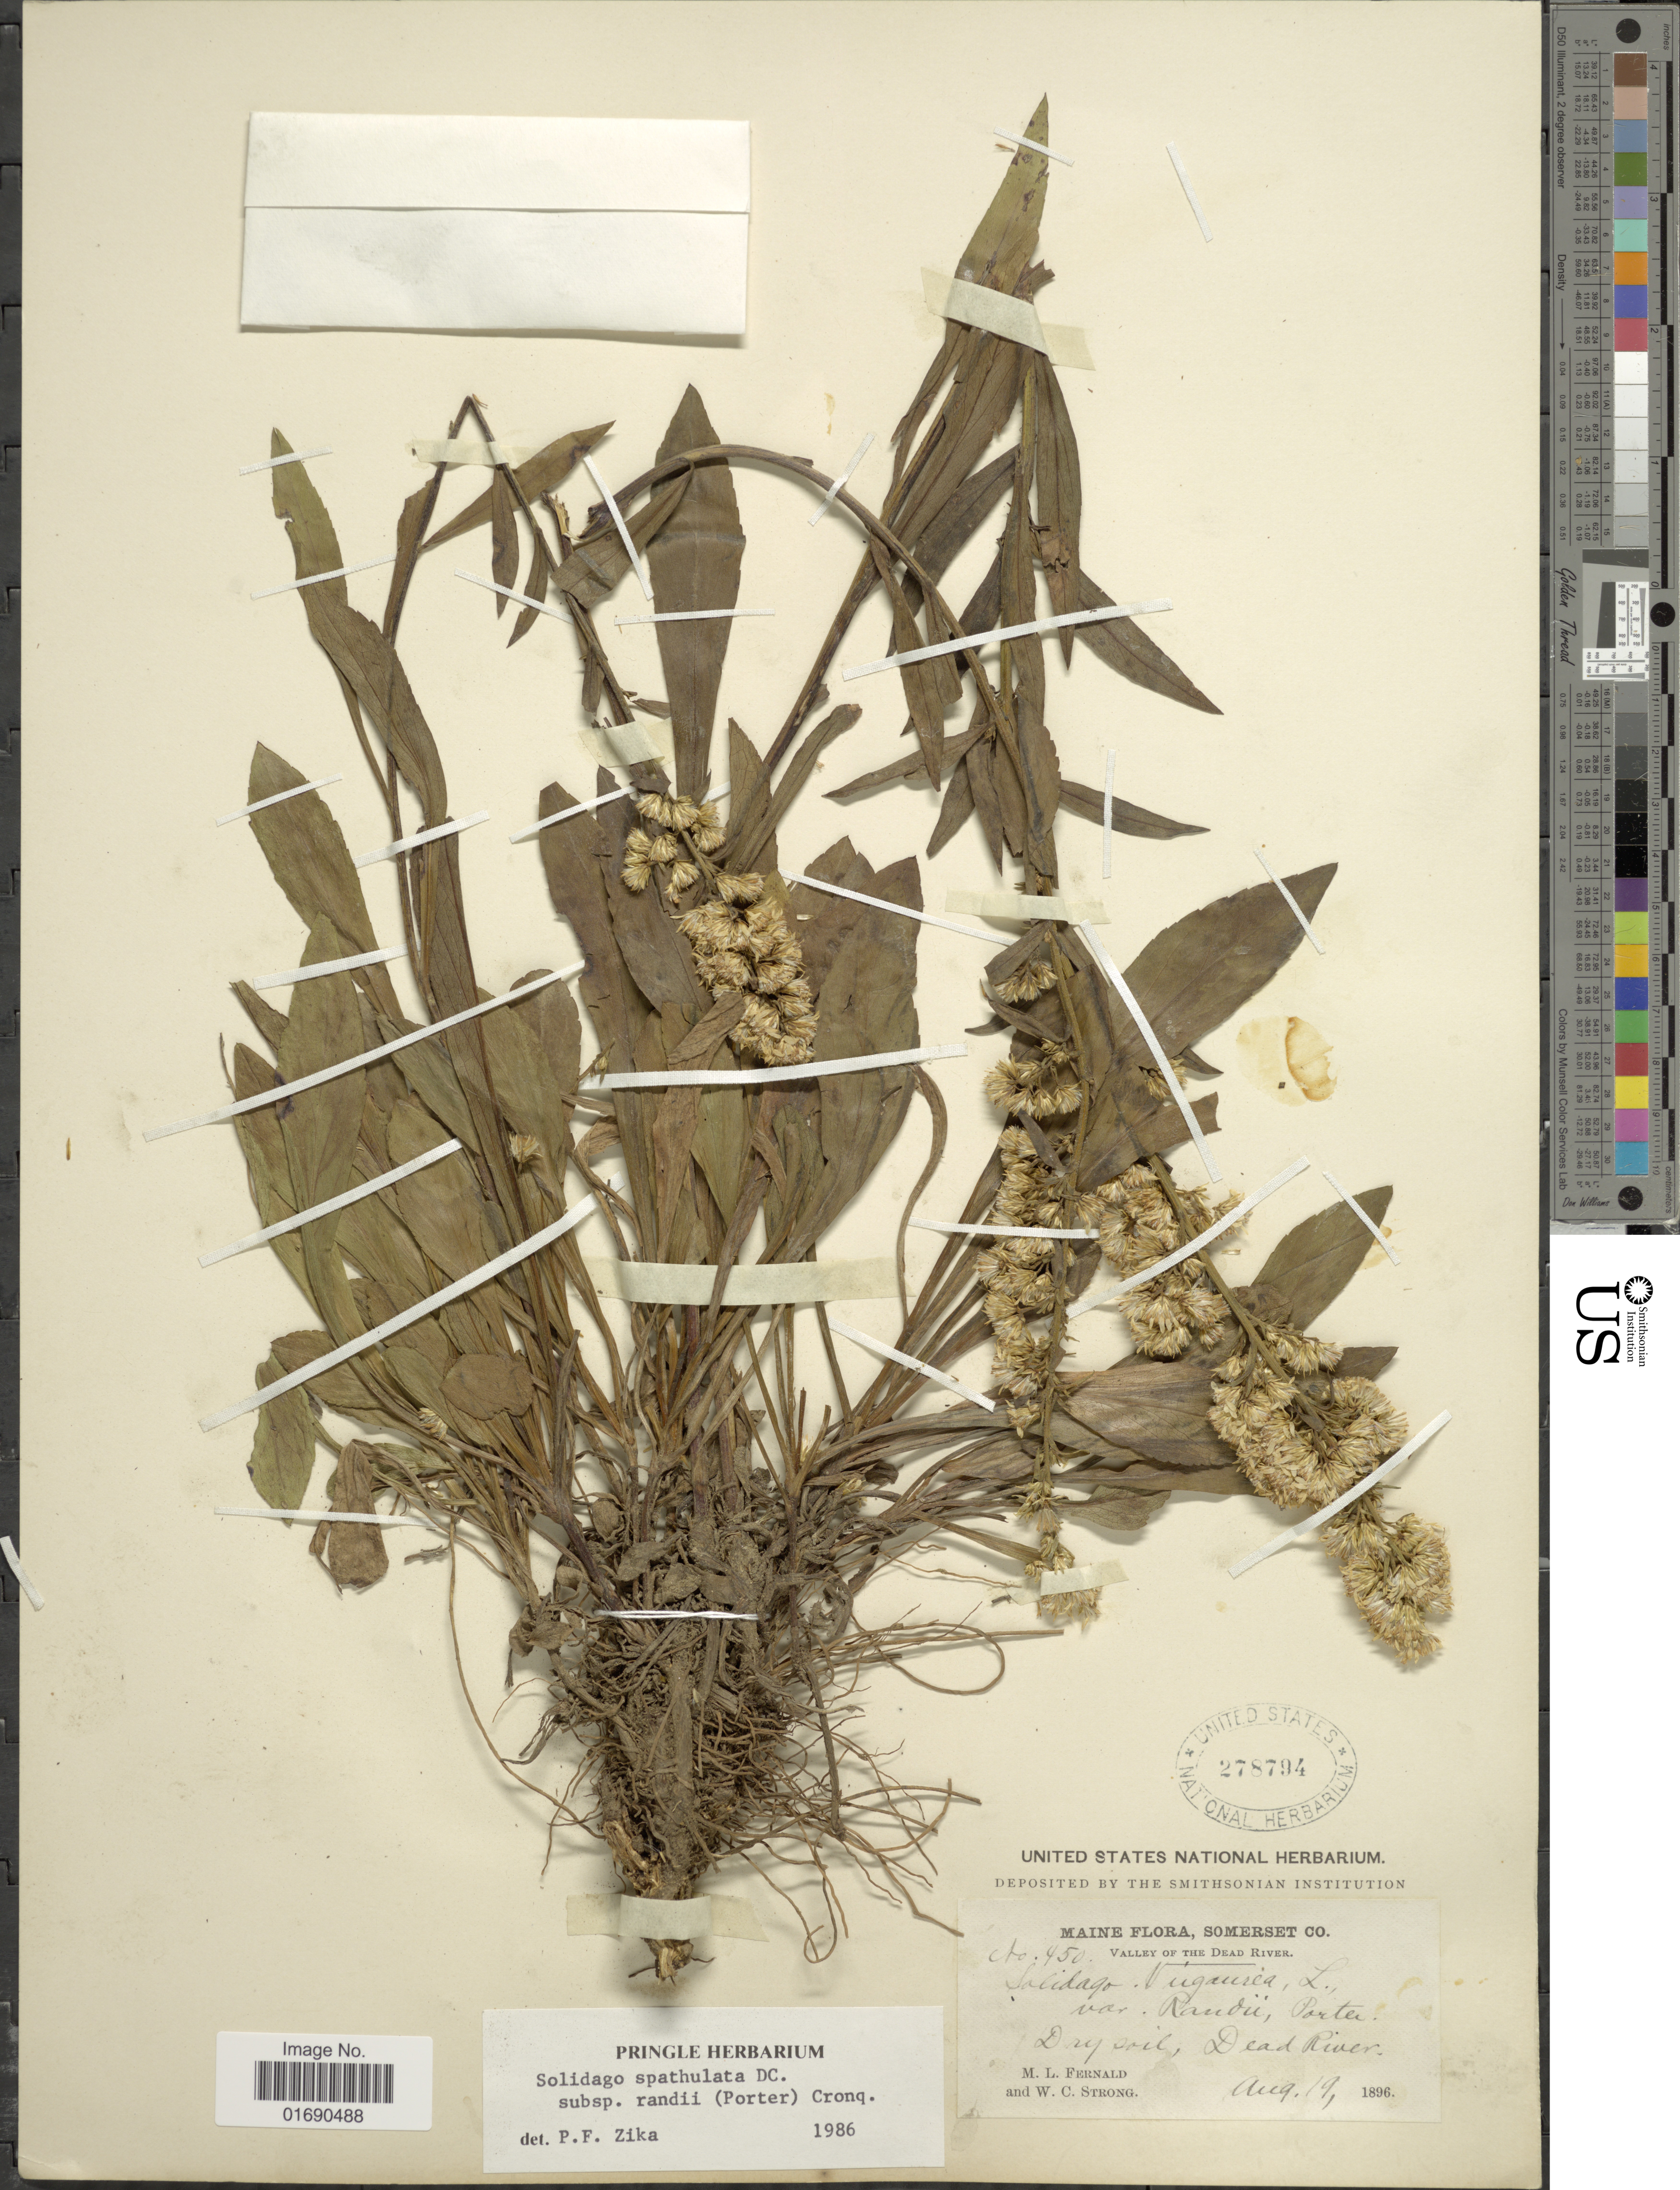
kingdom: Plantae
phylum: Tracheophyta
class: Magnoliopsida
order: Asterales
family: Asteraceae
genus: Solidago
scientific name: Solidago randii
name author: (Porter) Britton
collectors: M. L. Fernald & W. C. Strong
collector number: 450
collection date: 1896-08-19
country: United States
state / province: Maine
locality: Somerset Co. Valley of the Dead River, Dry soil, Dead River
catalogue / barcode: US 278794